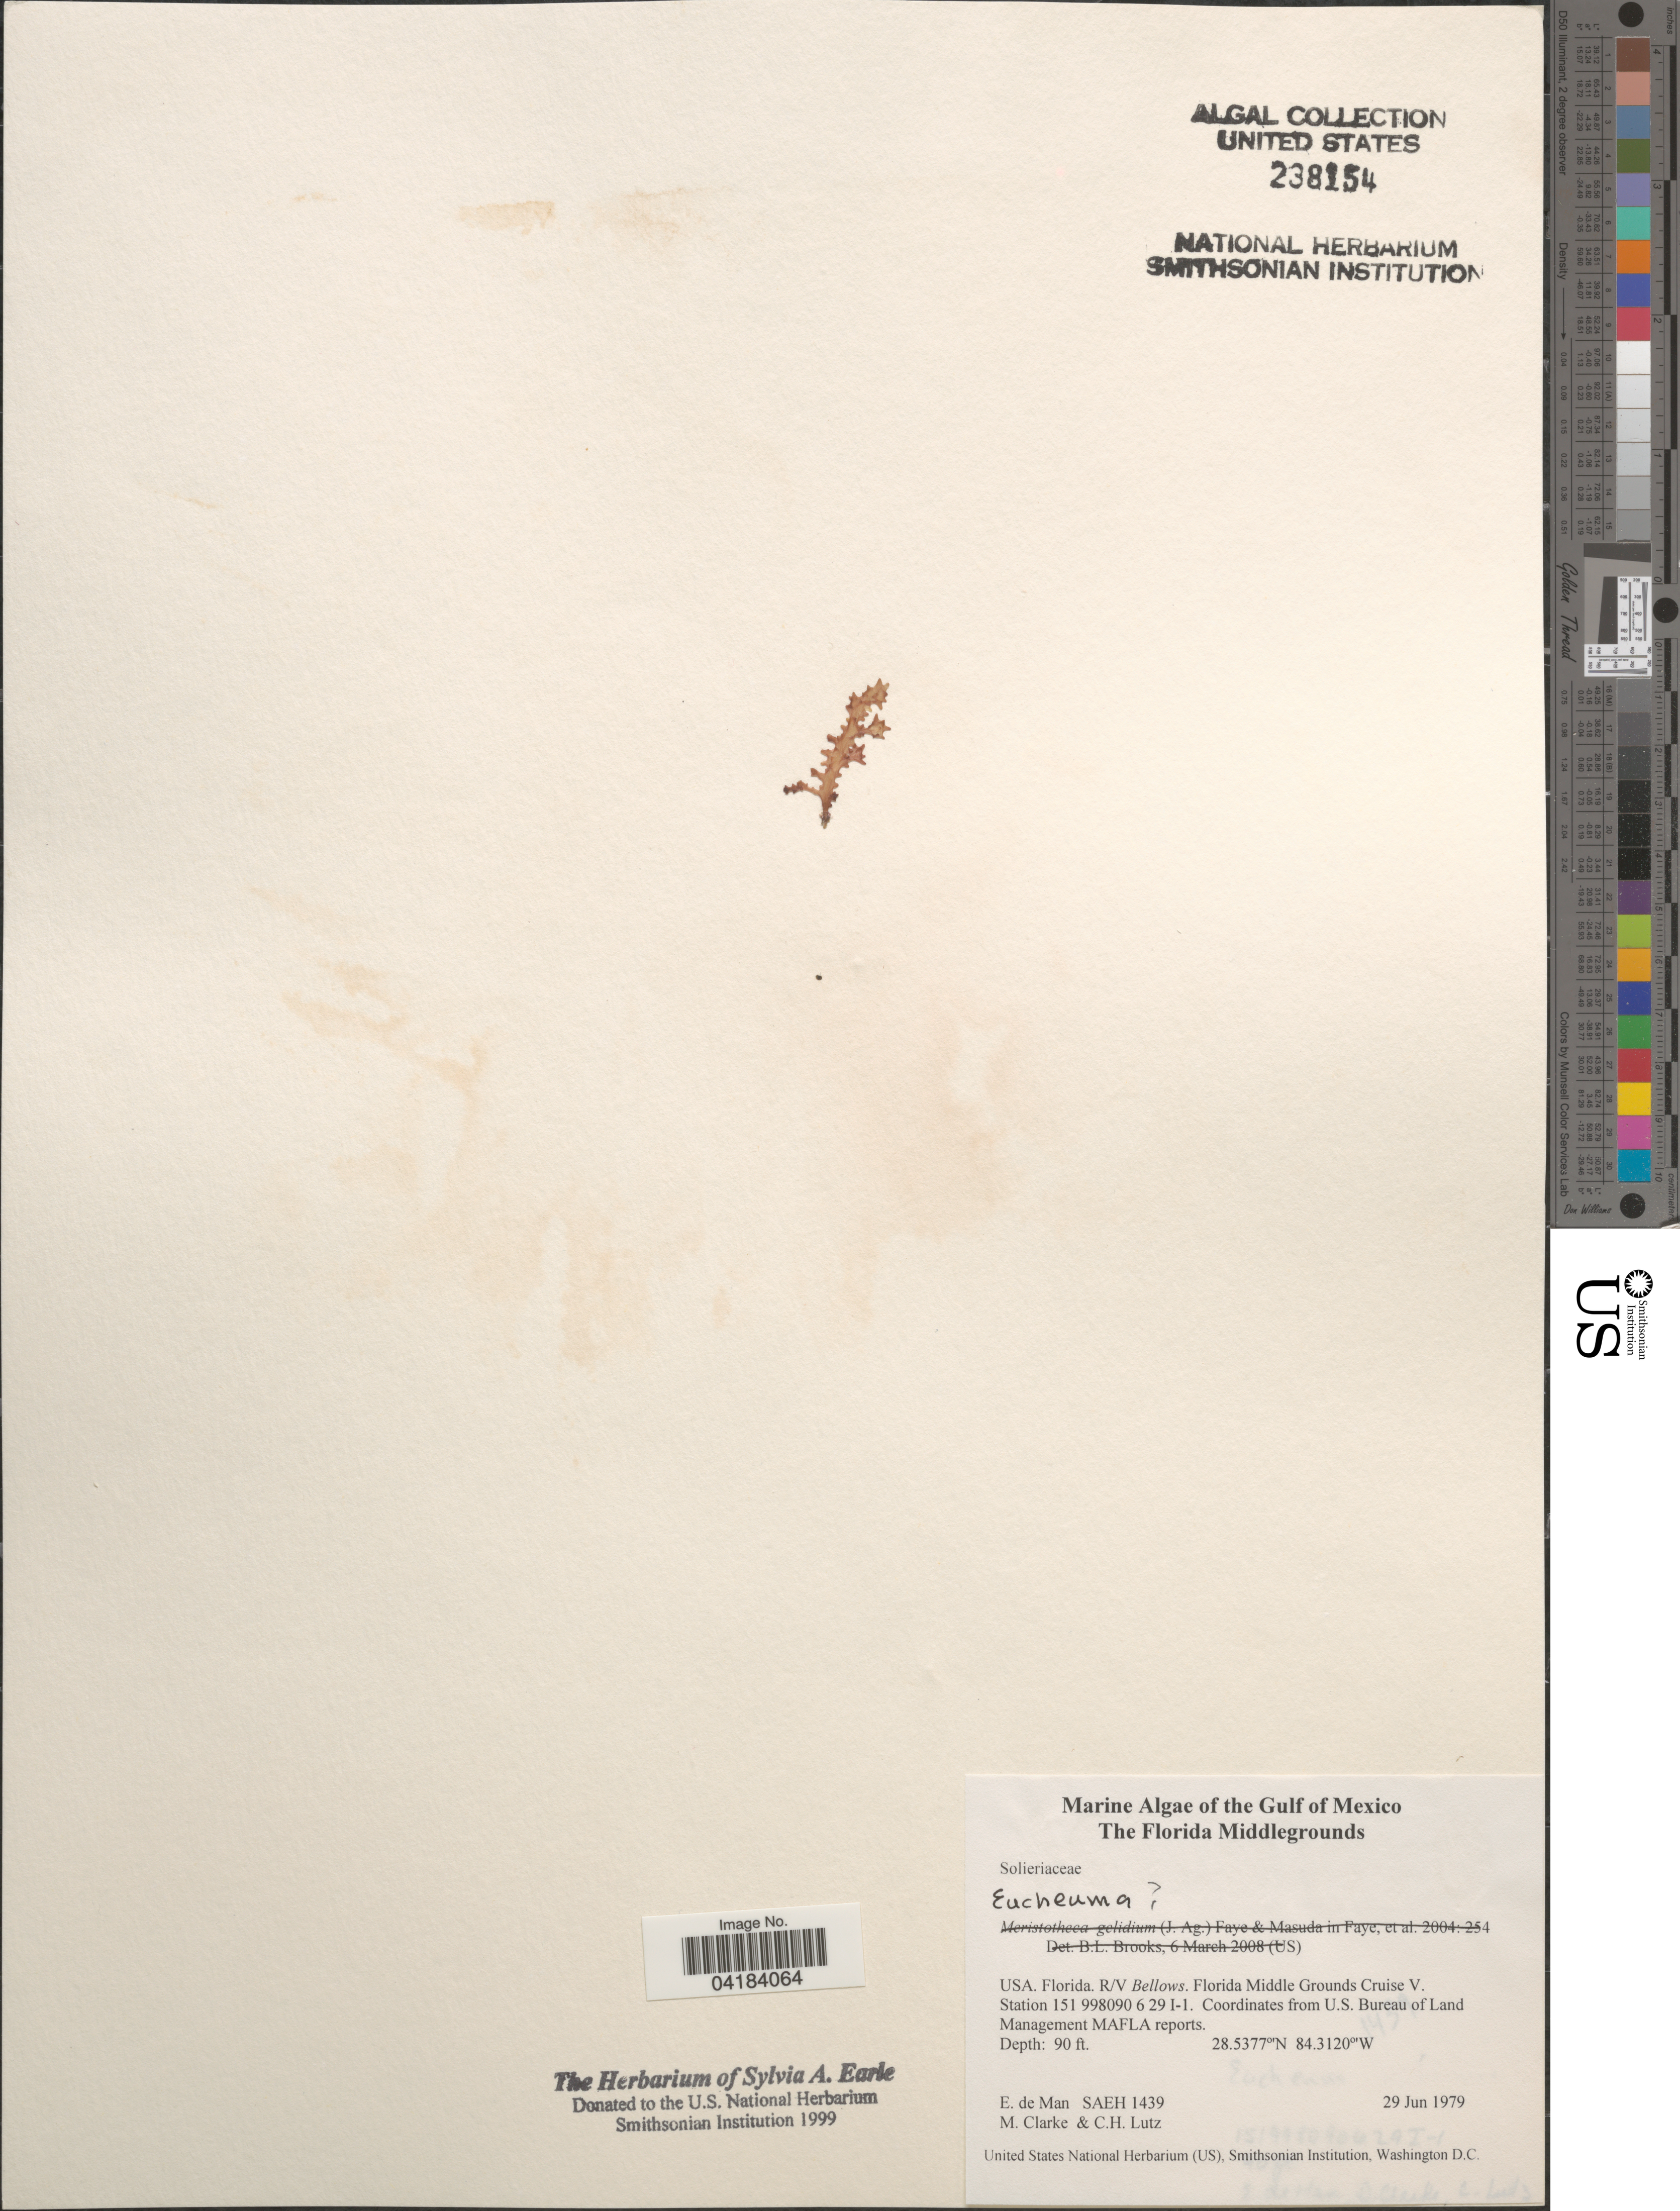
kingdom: Plantae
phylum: Rhodophyta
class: Florideophyceae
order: Gigartinales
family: Solieriaceae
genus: Eucheuma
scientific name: Eucheuma sp.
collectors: E. de Man & C. Lutz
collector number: SAEH1439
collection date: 1979-06-29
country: United States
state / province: Florida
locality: The Gulf of Mexico. The Florida Middlegrounds. R/V Bellows. Florida Middle Grounds Cruise V. Station 151 998090 6 29 I-1.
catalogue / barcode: US 238154